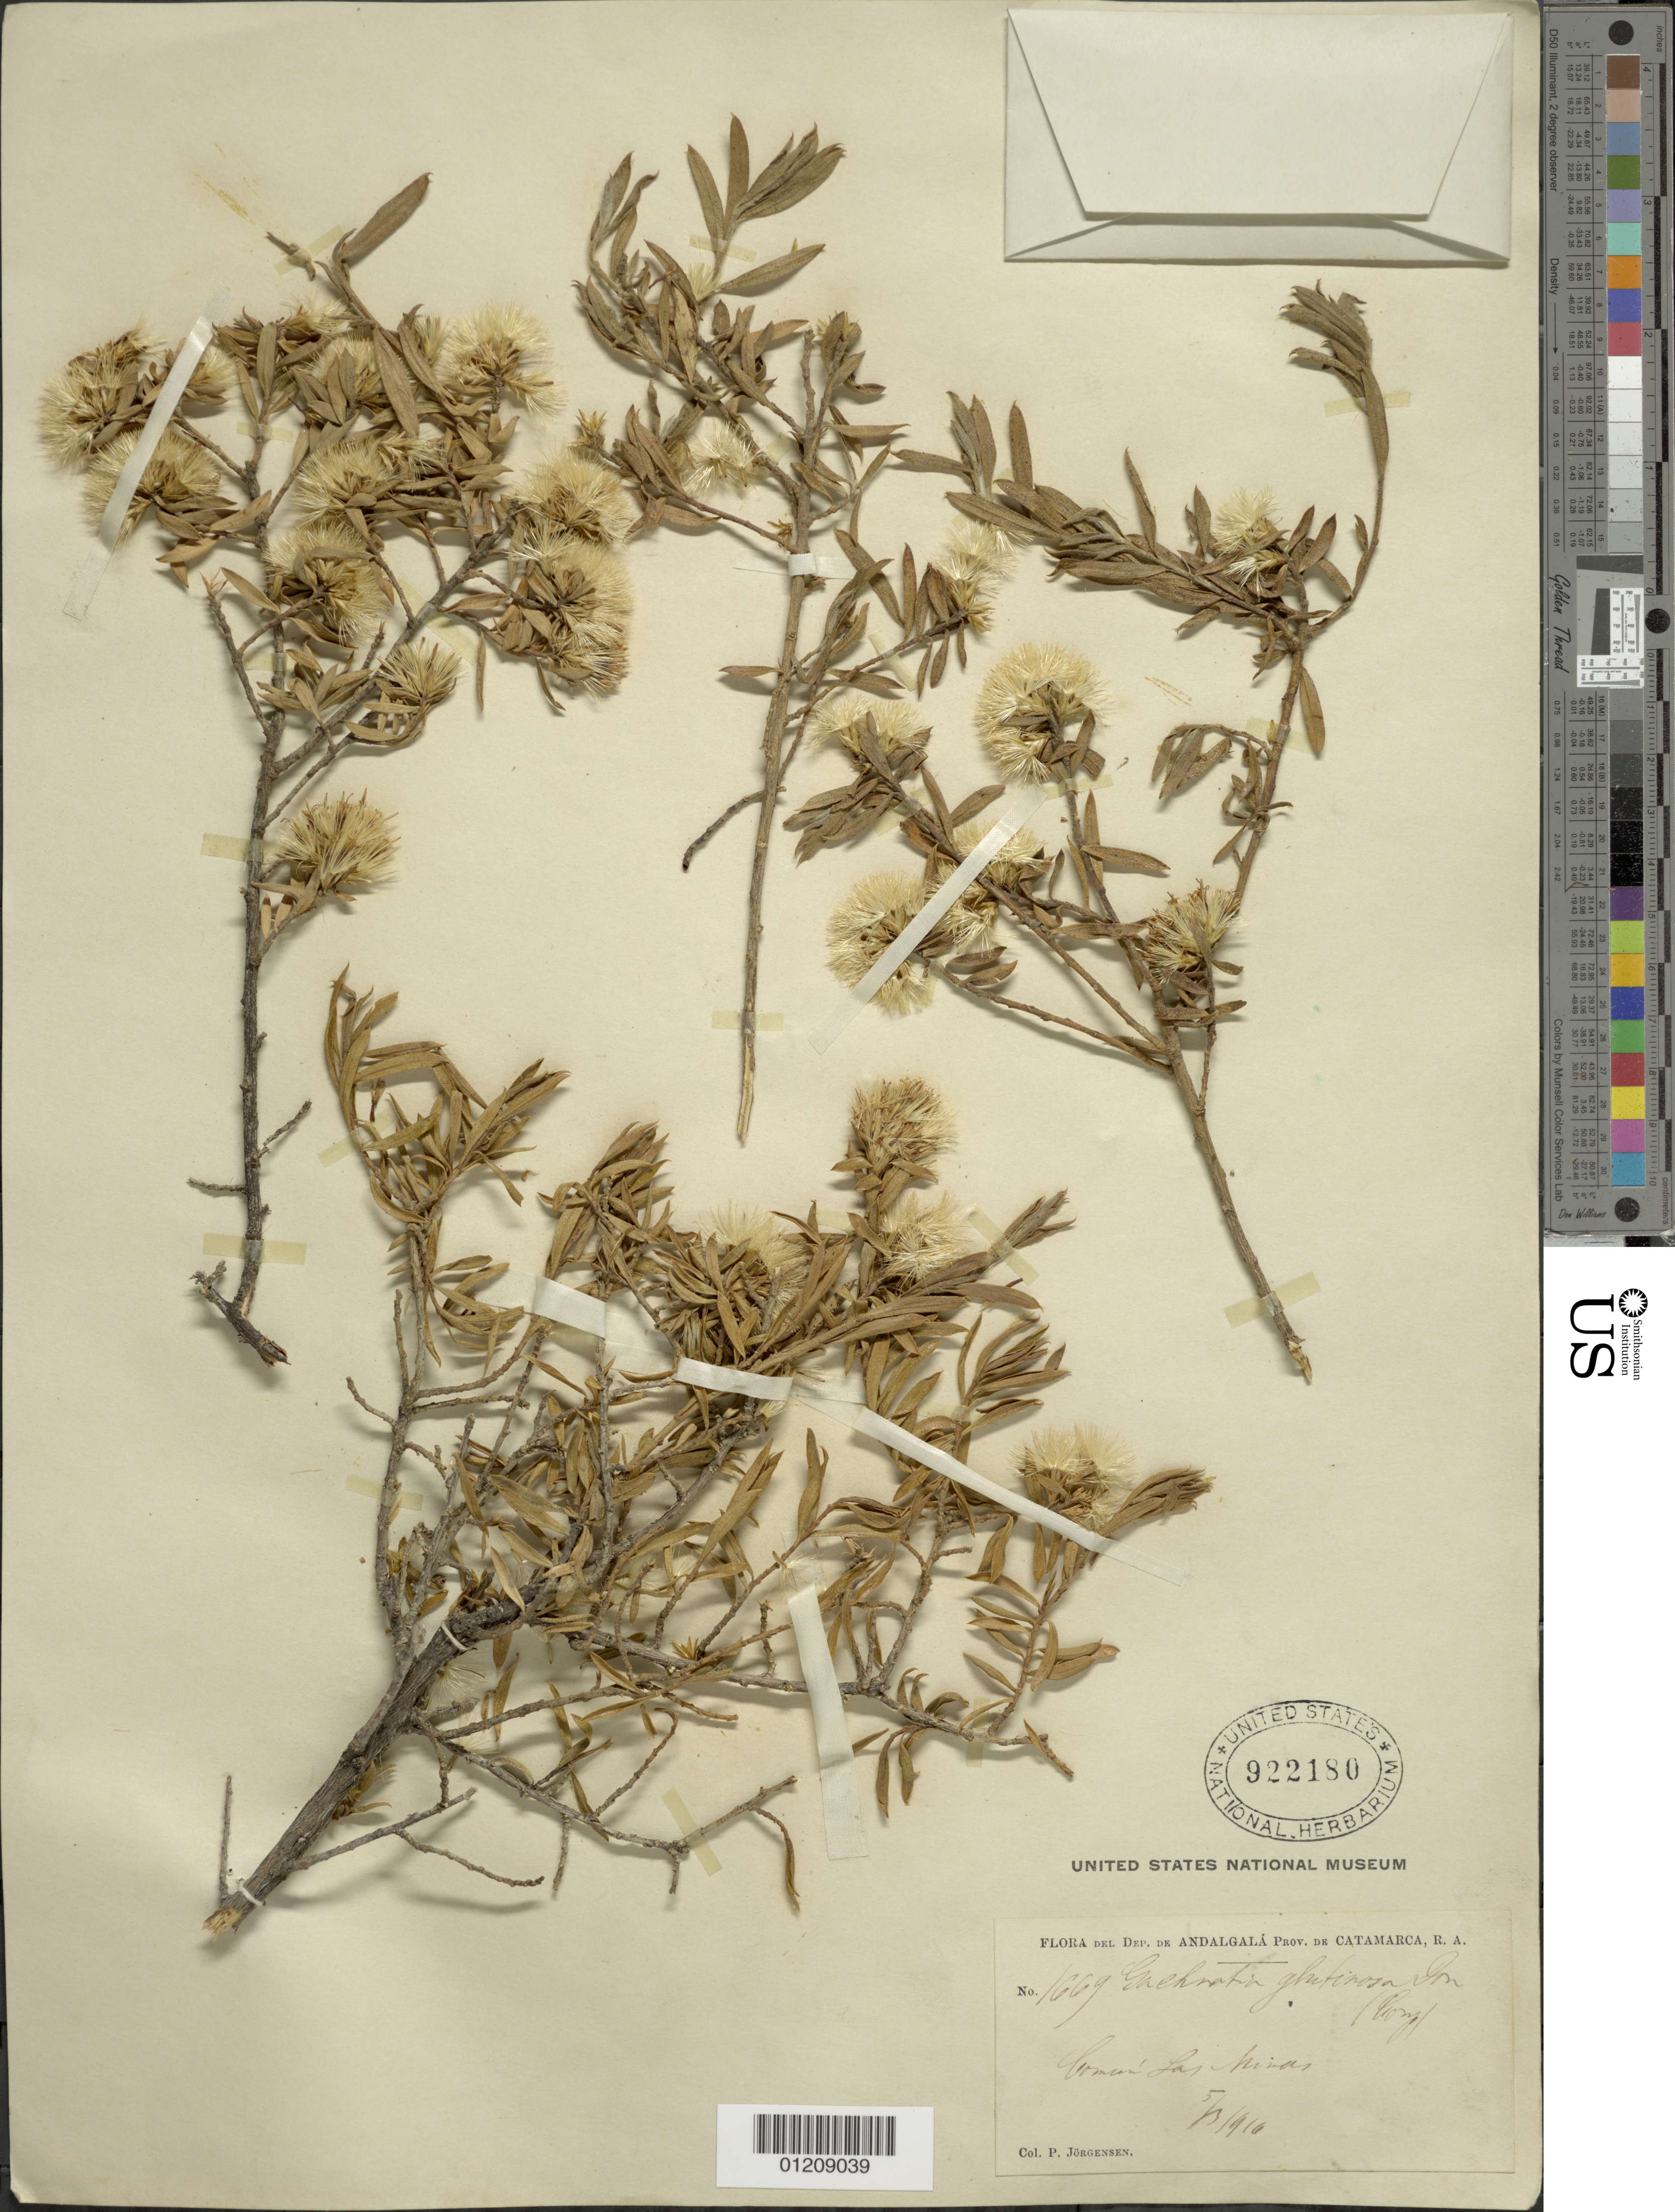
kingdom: Plantae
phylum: Tracheophyta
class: Magnoliopsida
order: Asterales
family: Asteraceae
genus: Pentaphorus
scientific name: Pentaphorus glutinosus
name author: D. Don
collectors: P. Jorgensen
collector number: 1669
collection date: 1916-03-05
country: Argentina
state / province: Catamarca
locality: Dept. Andalgala; Comun Las Minas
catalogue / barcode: US 922180